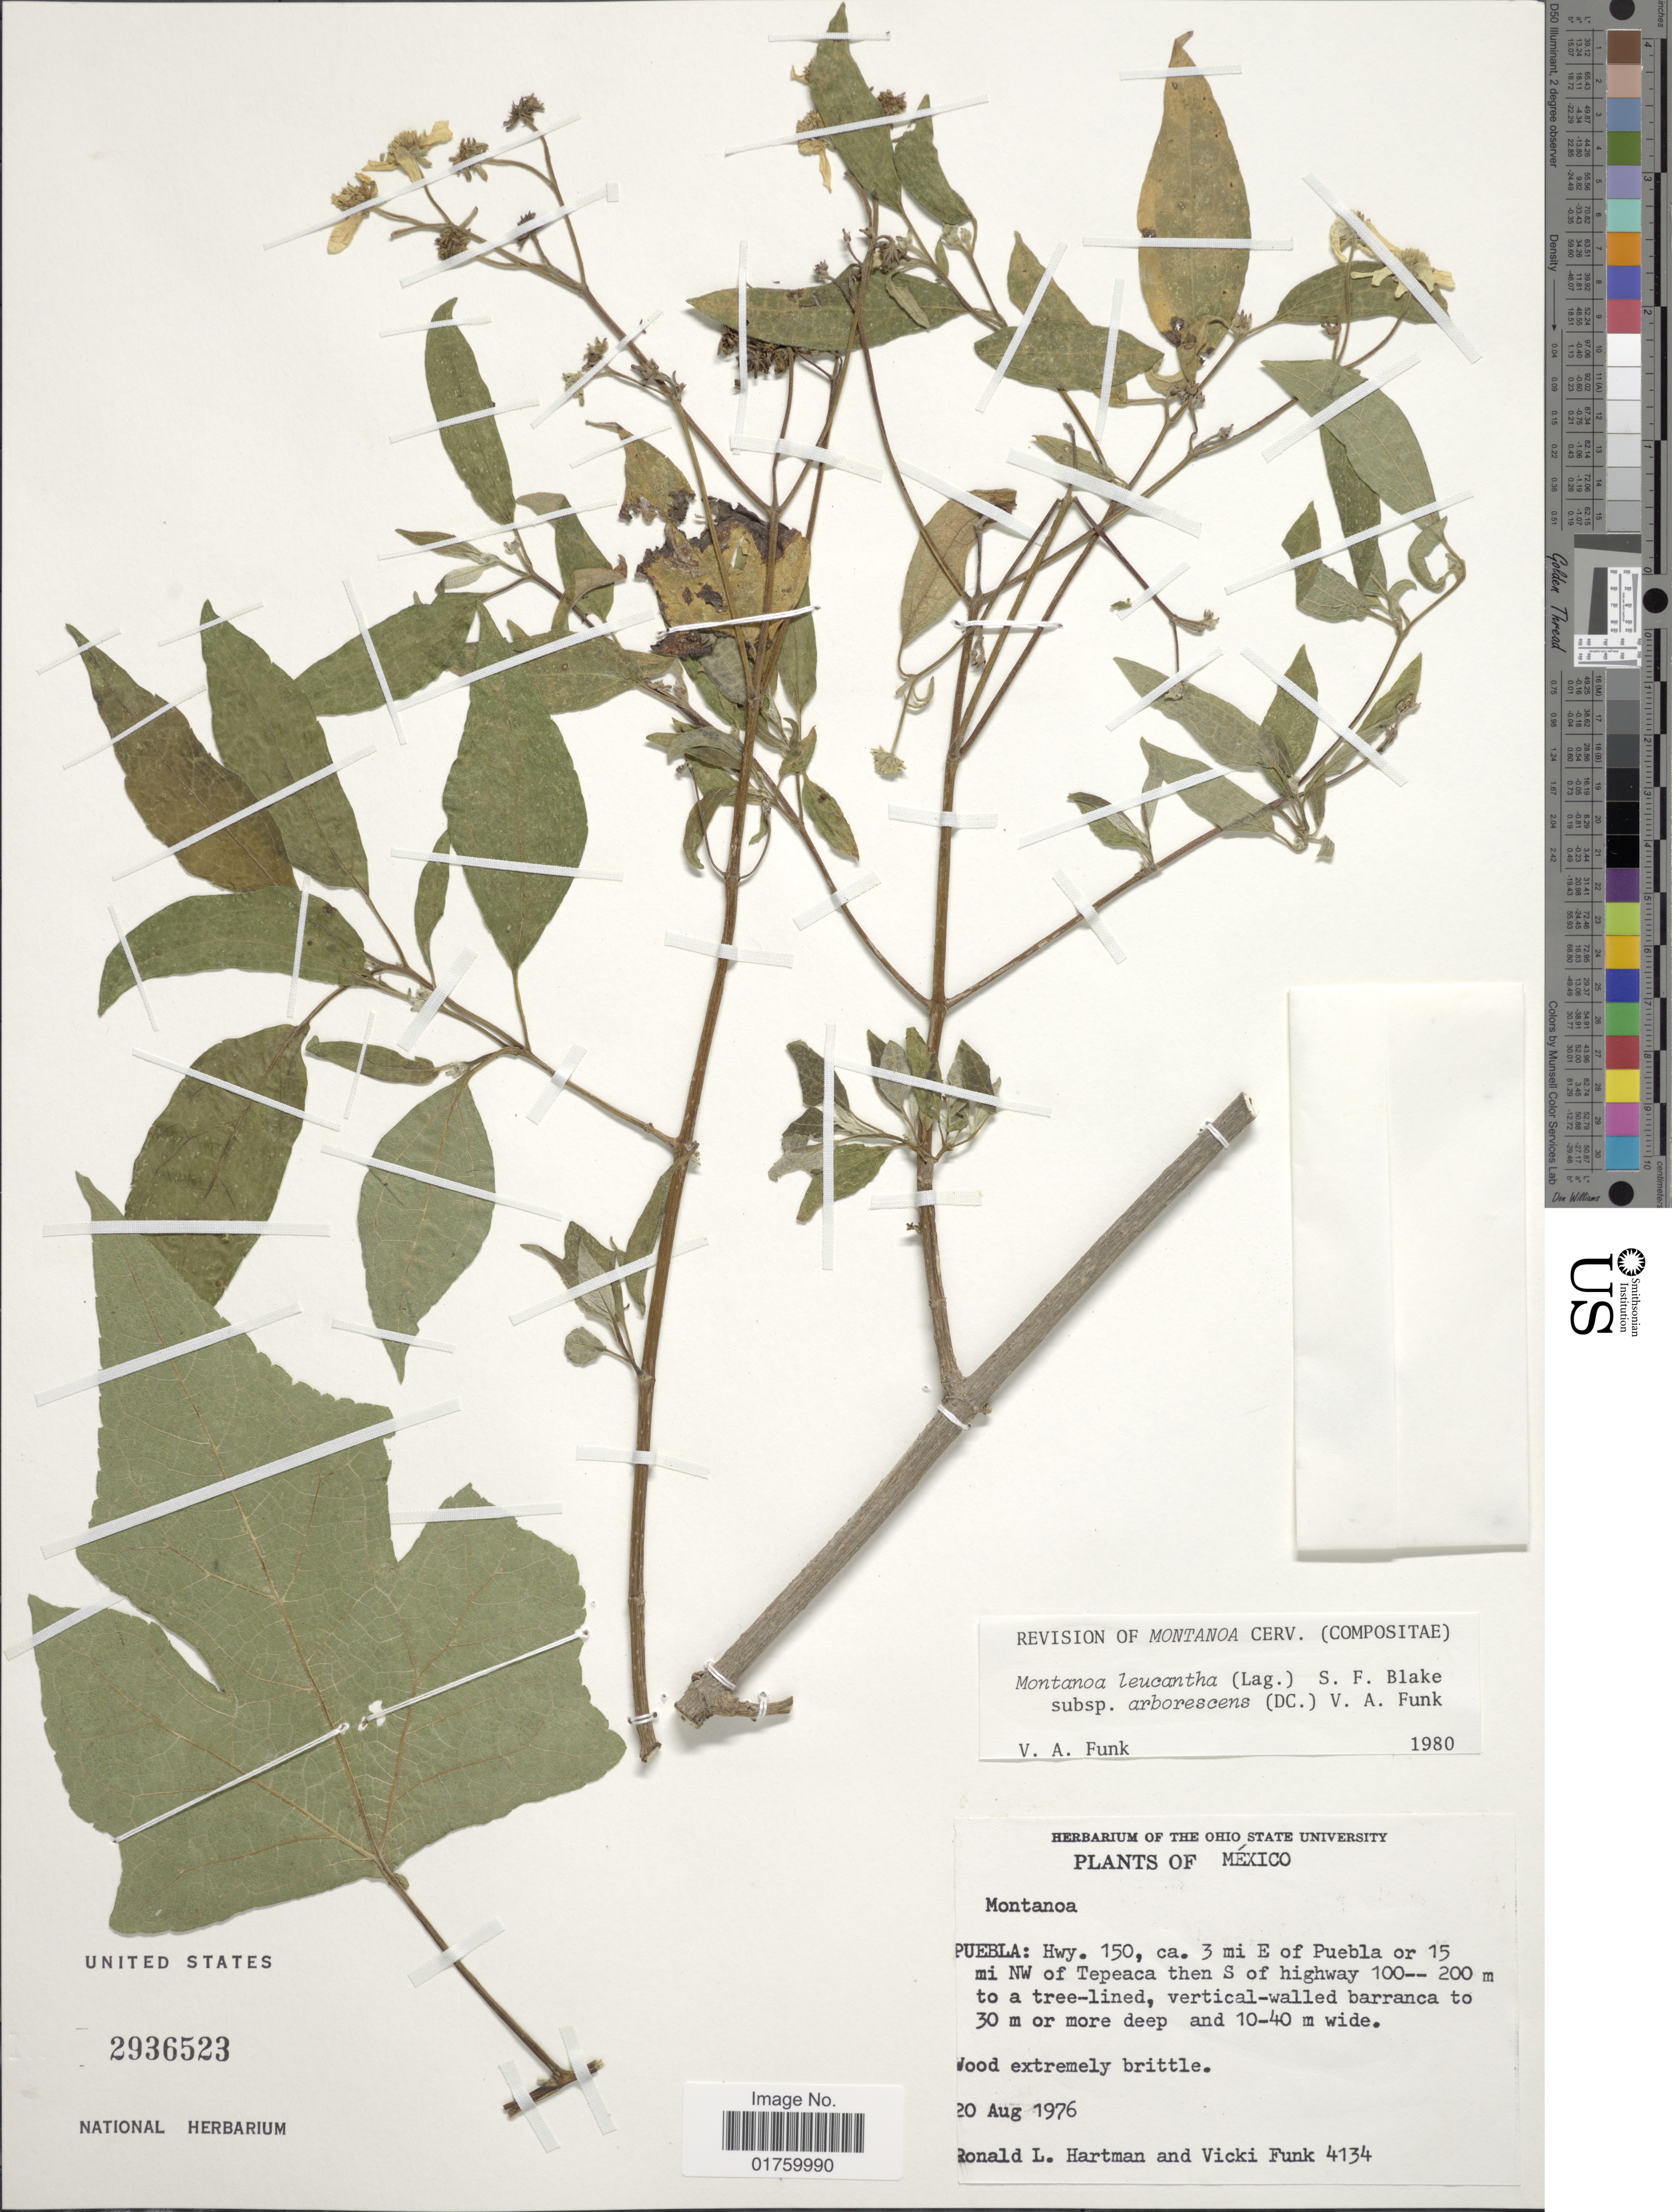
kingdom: Plantae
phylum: Tracheophyta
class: Magnoliopsida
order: Asterales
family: Asteraceae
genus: Montanoa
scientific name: Montanoa leucantha subsp. arborescens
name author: (DC.) V.A. Funk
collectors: R. Hartman & V. Funk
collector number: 4134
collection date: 1976-08-20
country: Mexico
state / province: Puebla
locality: Hwy. 150, ca. 3 mi E of Puebla of 15 mi NW of Tepeaca then S of highway.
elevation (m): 100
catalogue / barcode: US 2936523